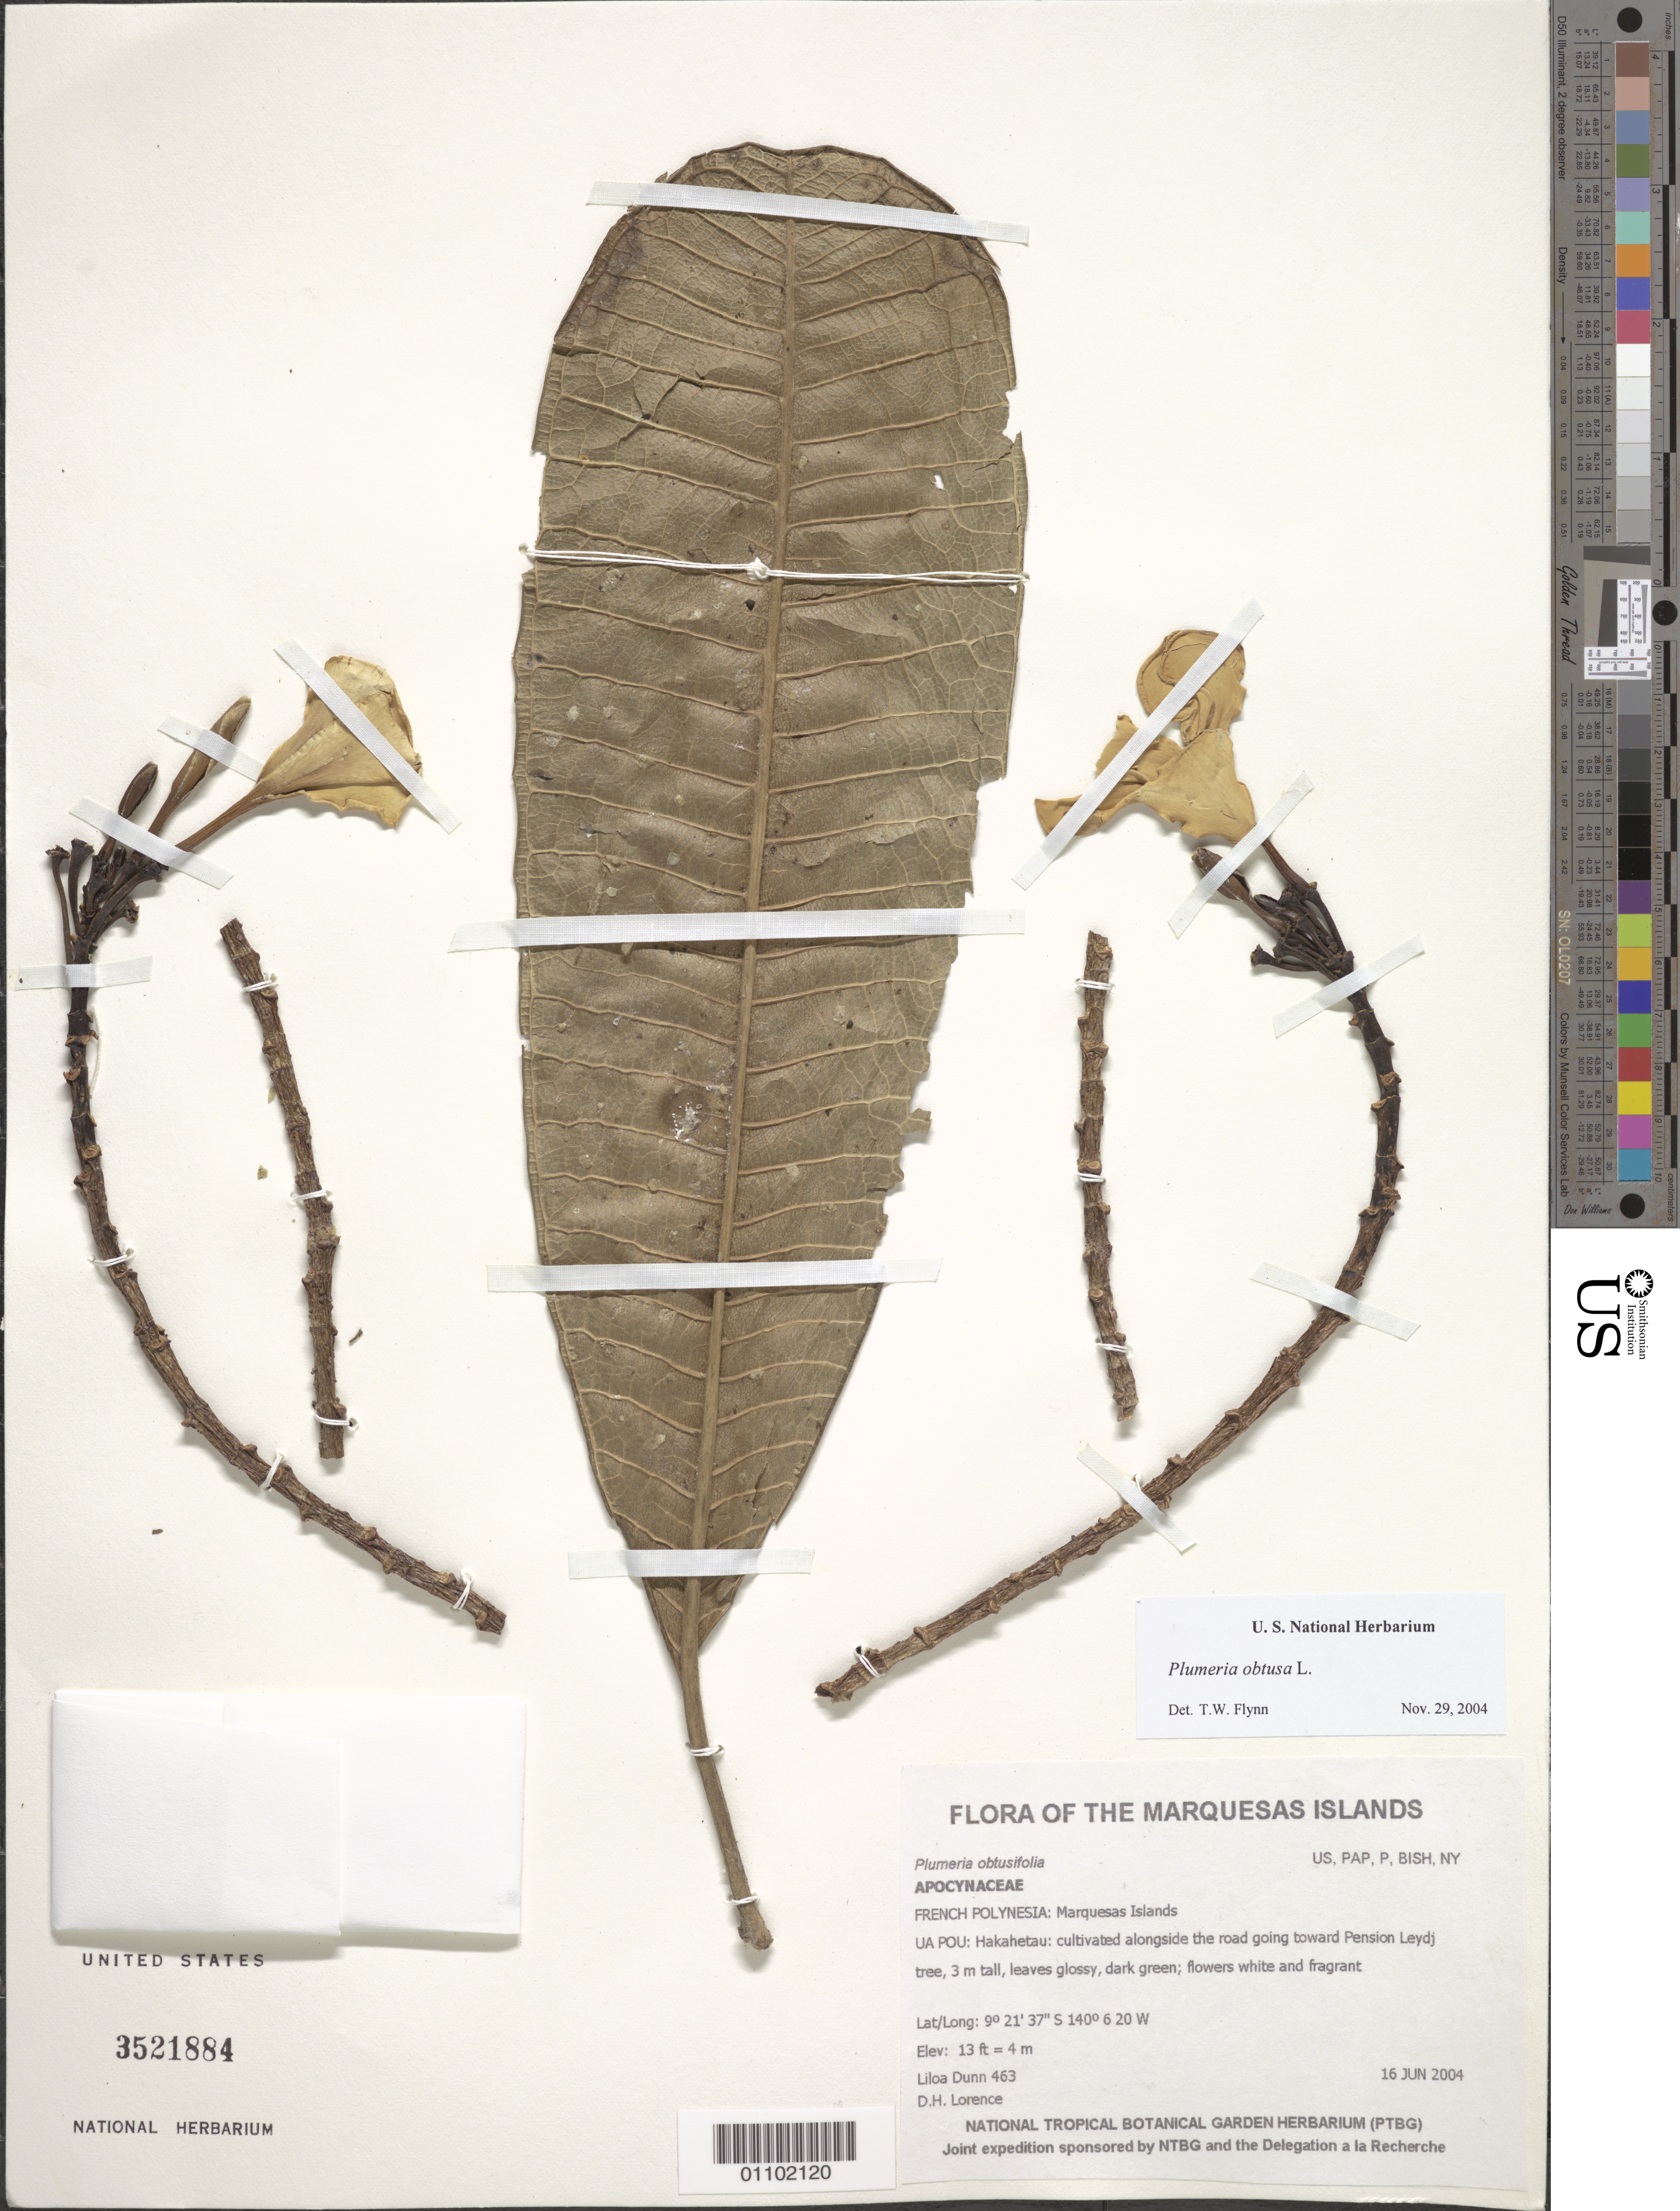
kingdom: Plantae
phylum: Tracheophyta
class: Magnoliopsida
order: Gentianales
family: Apocynaceae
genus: Plumeria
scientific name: Plumeria obtusa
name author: L.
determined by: Flynn, T. W.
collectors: L. Dunn & D. Lorence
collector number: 463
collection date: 2004-06-16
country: French Polynesia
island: Ua Pou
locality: Hakahetau: cultivated alongside the road going toward Pension Leydj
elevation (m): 4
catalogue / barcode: US 3521884